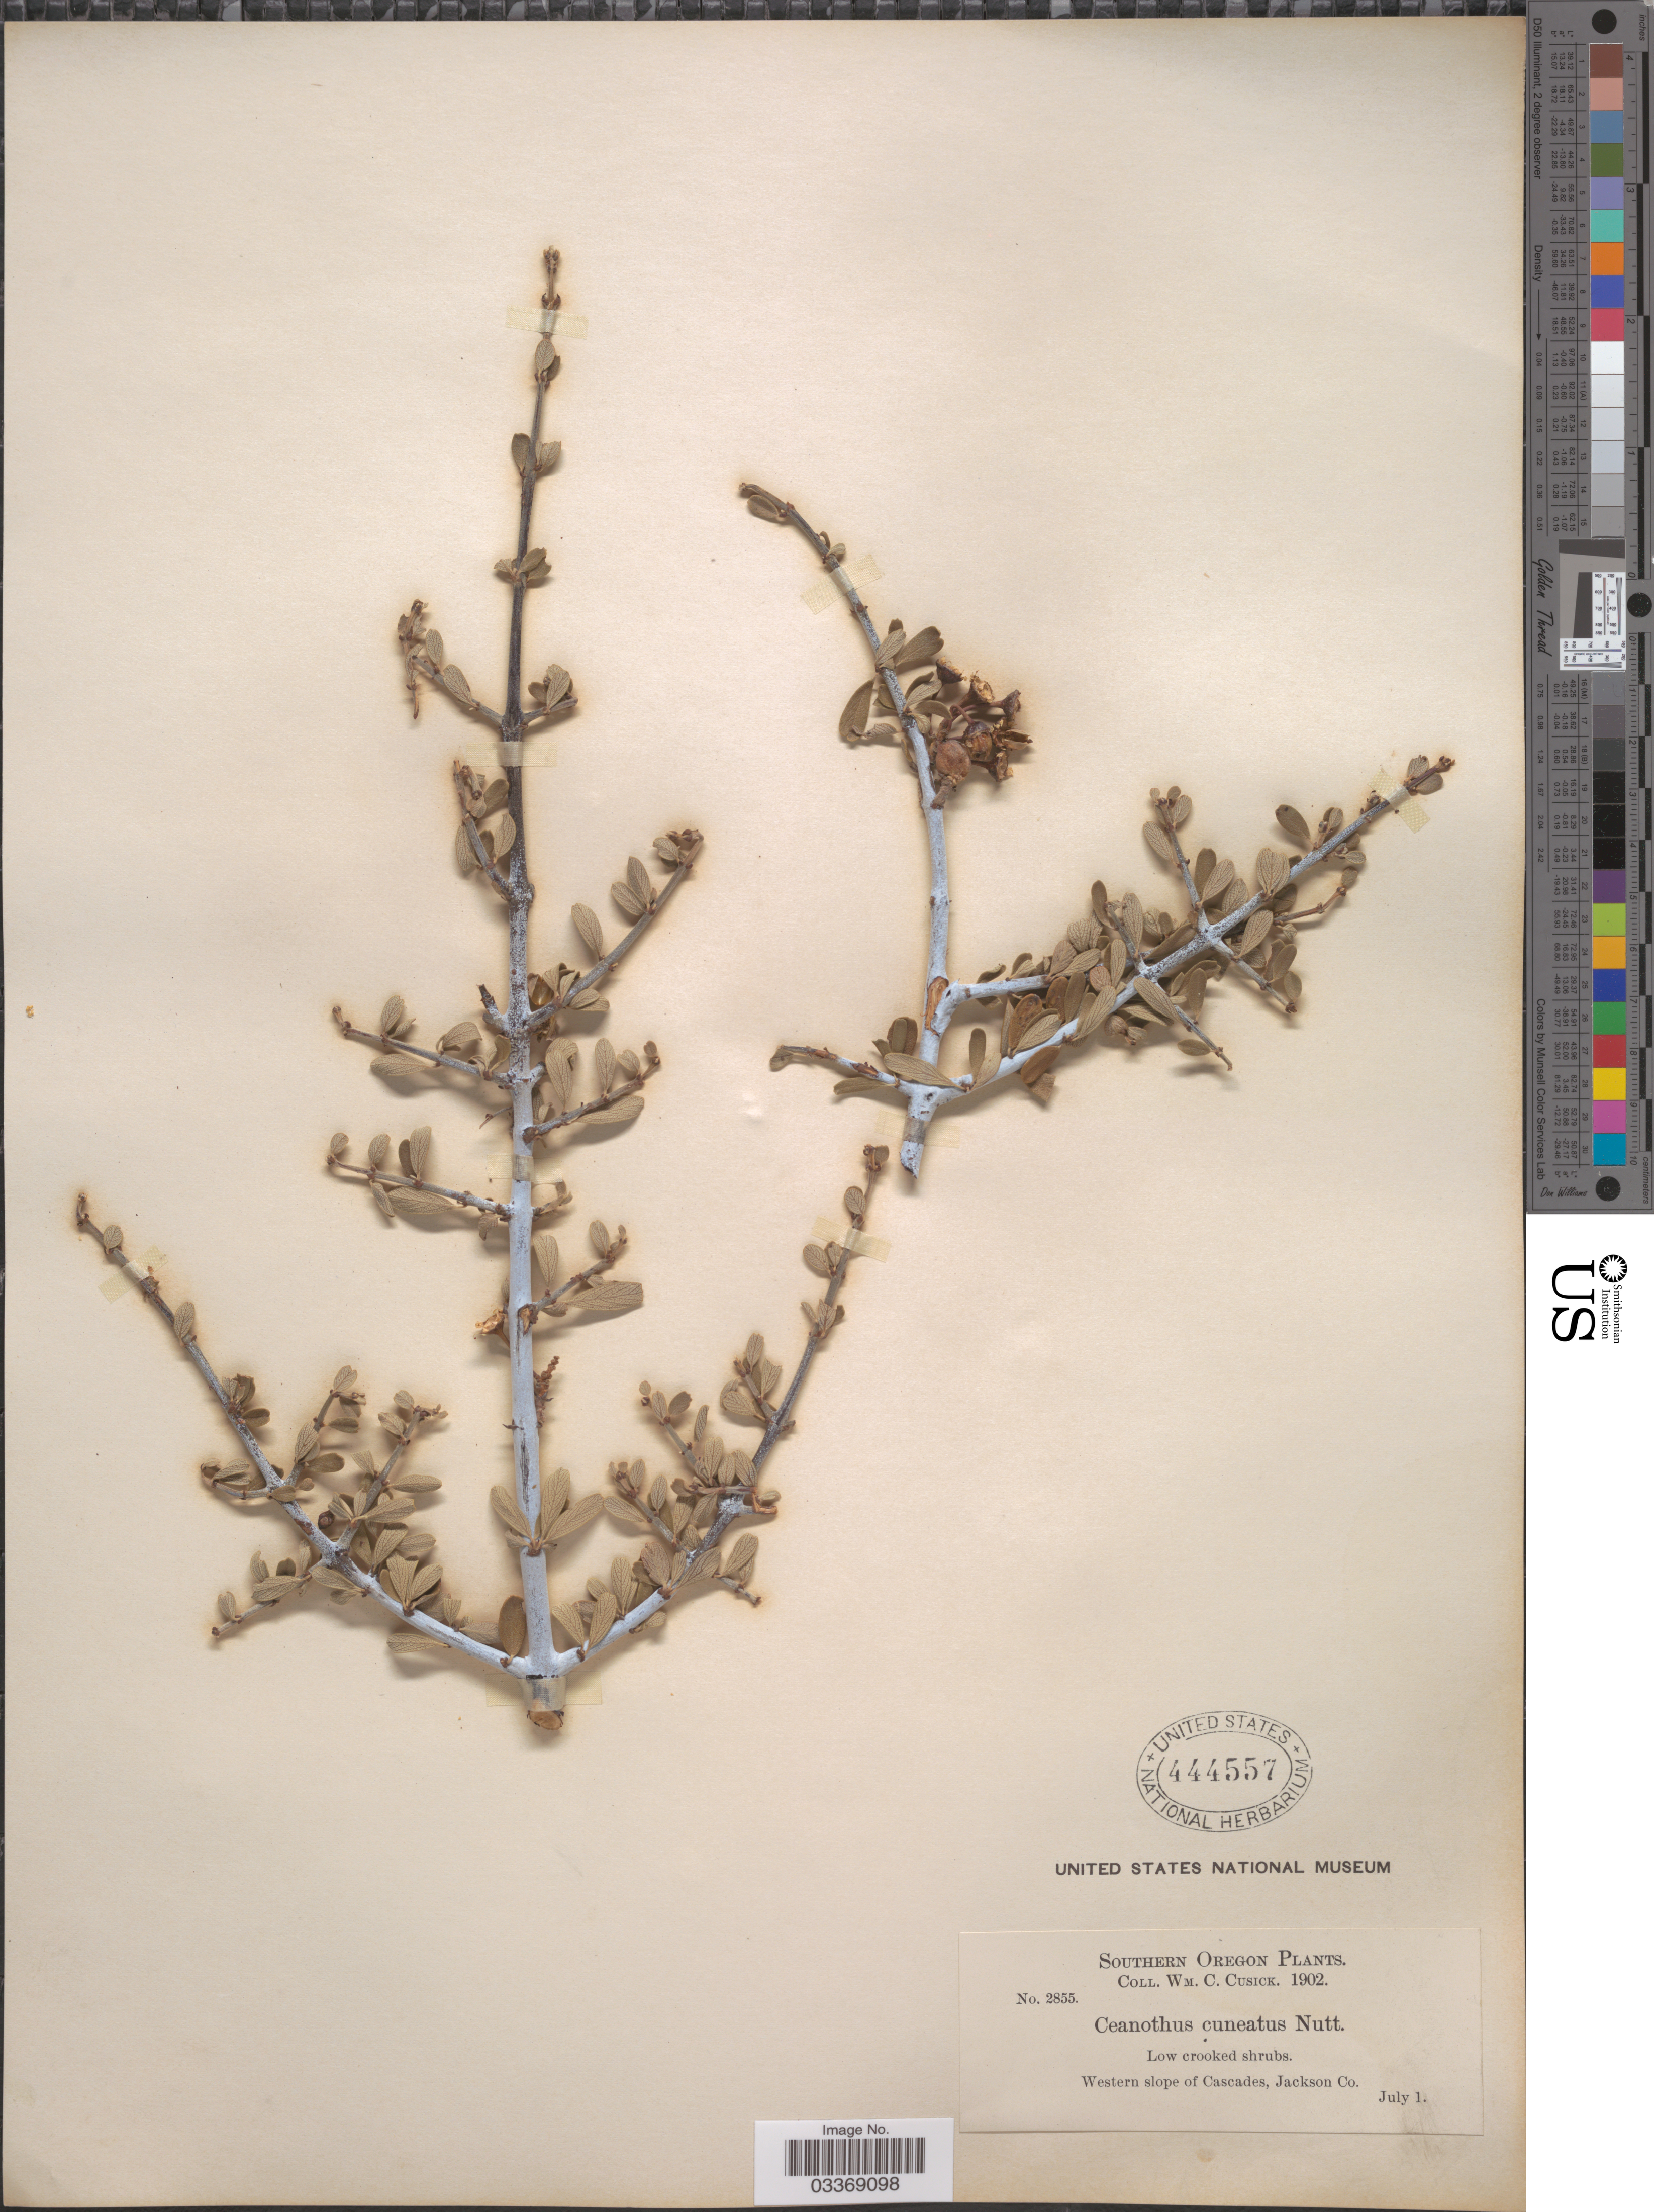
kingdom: Plantae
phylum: Tracheophyta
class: Magnoliopsida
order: Rosales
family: Rhamnaceae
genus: Ceanothus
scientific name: Ceanothus cuneatus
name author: (Hook.) Nutt.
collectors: W. C. Cusick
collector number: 2855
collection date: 1902-07-01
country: United States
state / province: Oregon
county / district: Jackson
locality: Southern Oregon. Western slope of Cascades, Jackson Co.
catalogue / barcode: US 444557